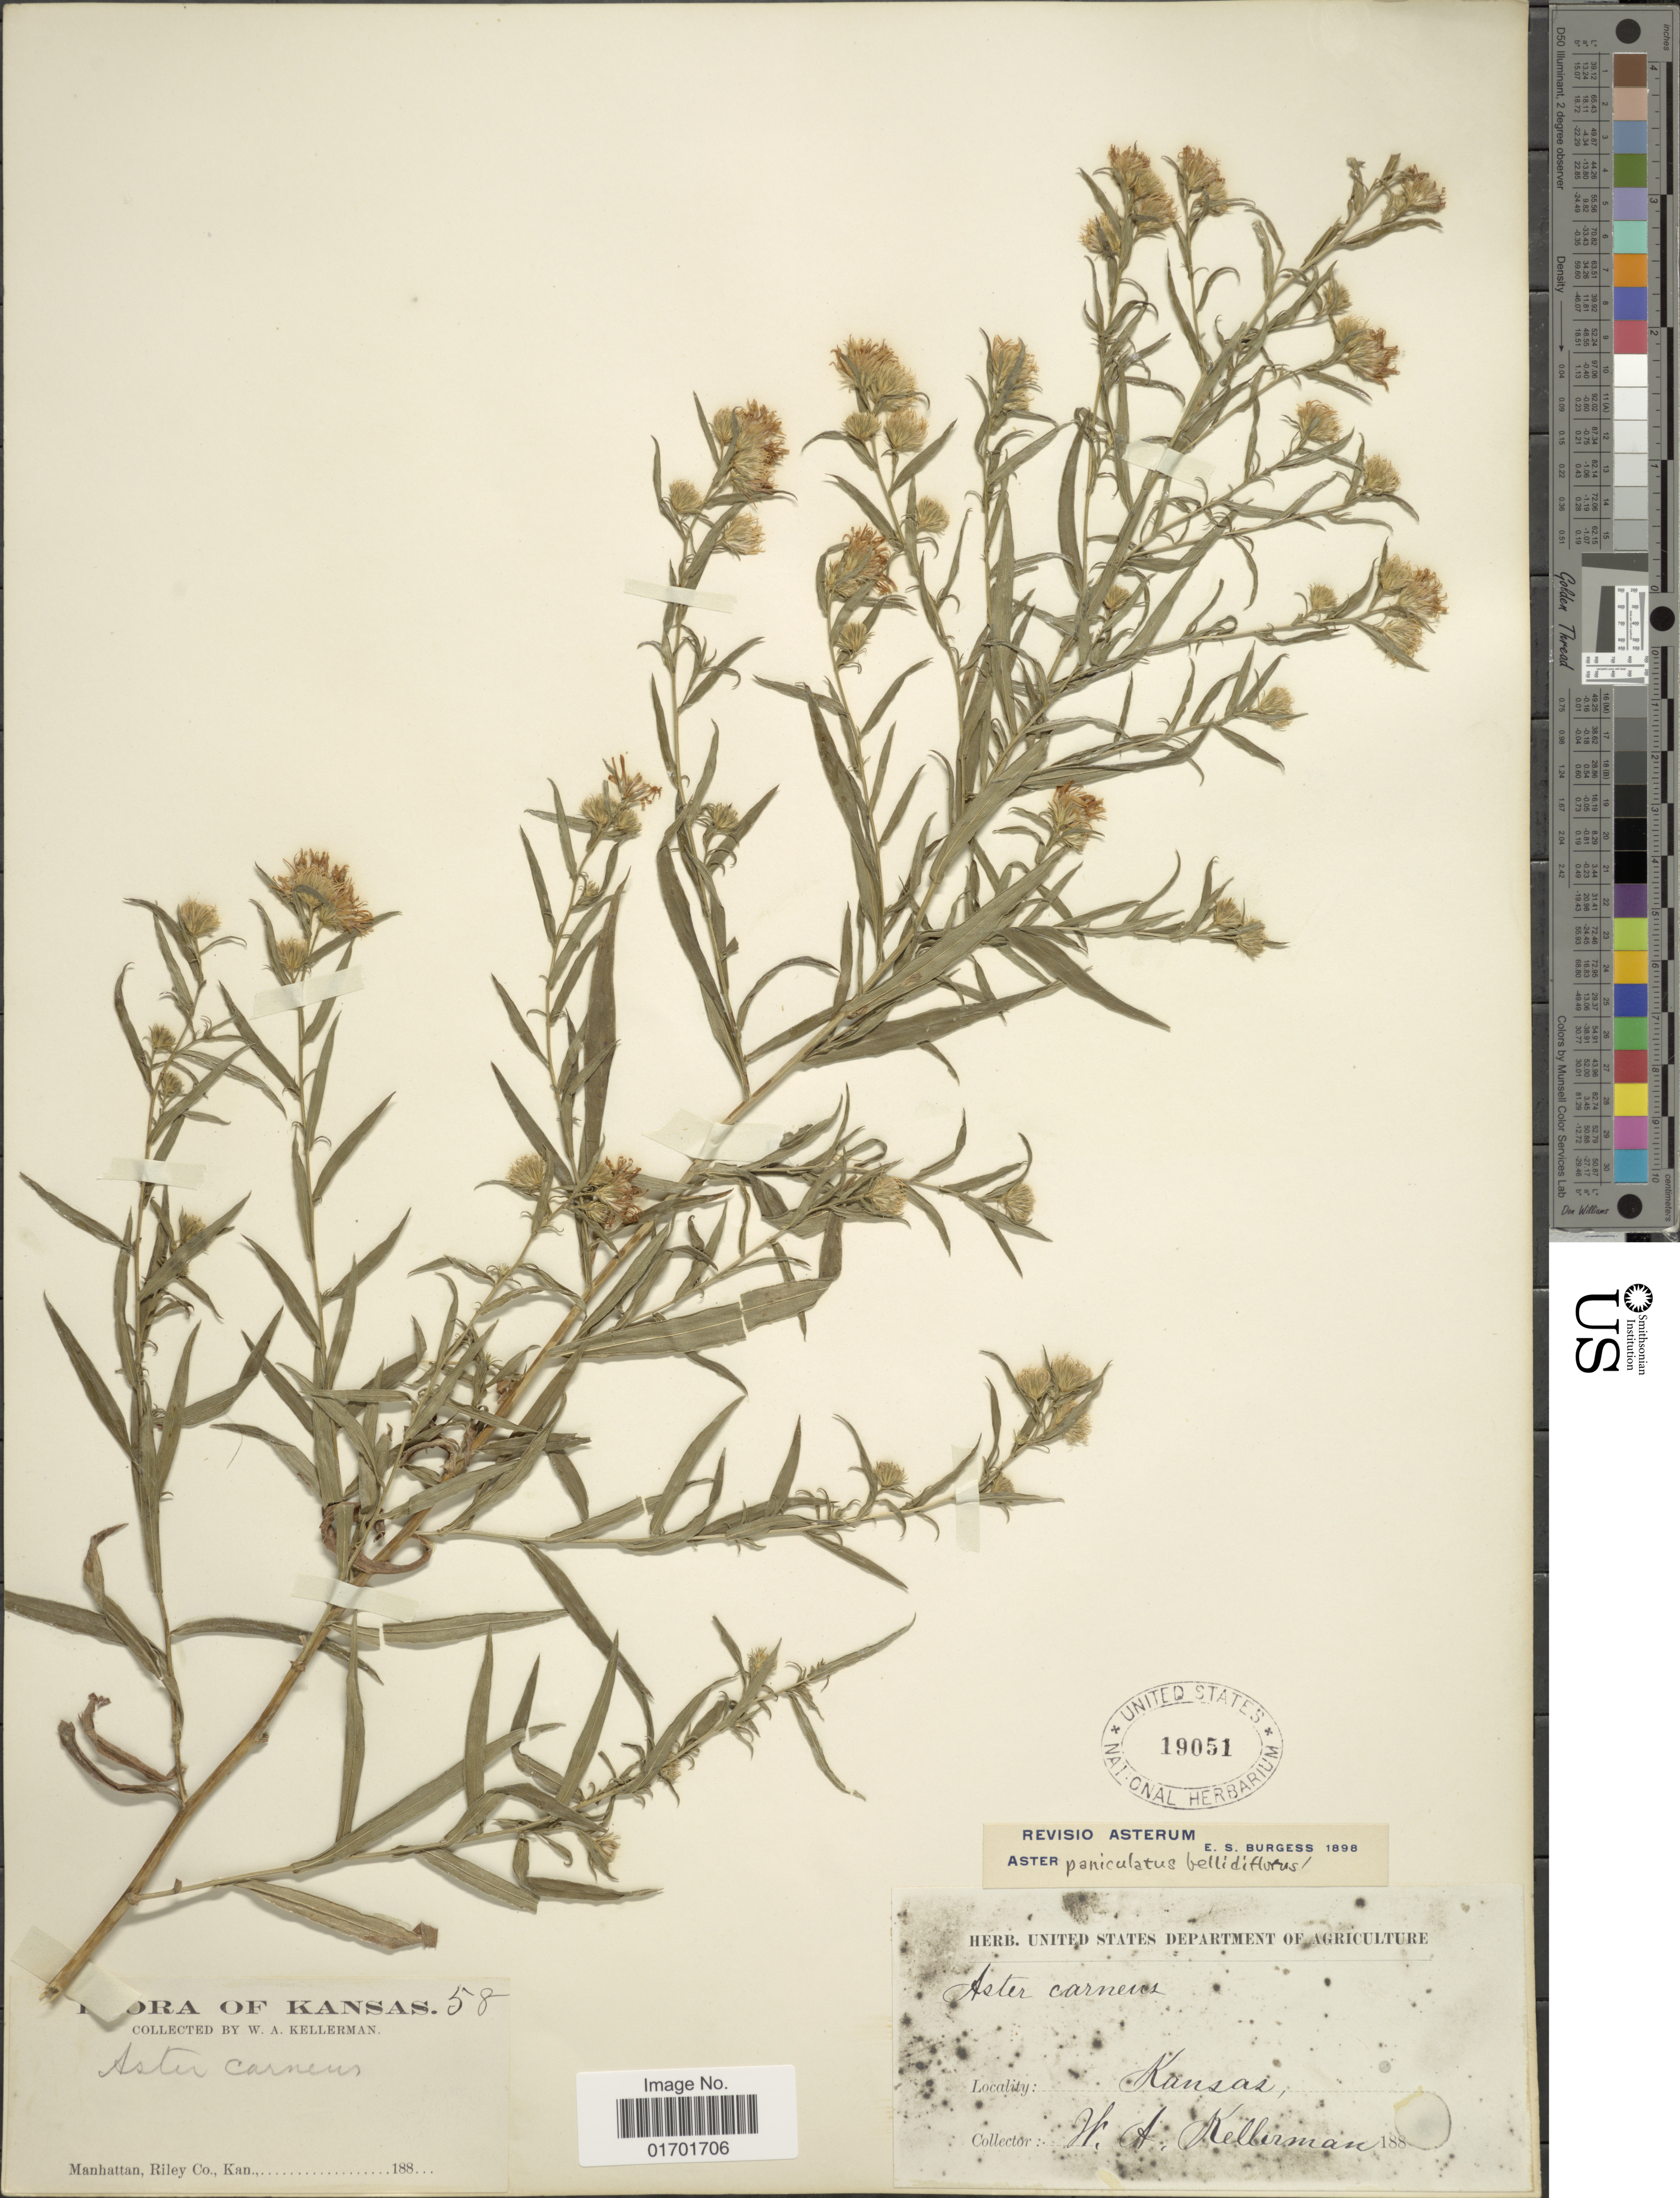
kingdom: Plantae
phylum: Tracheophyta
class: Magnoliopsida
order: Asterales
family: Asteraceae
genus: Symphyotrichum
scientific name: Symphyotrichum lanceolatum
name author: (Willd.) G.L. Nesom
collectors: W. Kellerman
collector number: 58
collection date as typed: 188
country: United States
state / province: Kansas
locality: Manhatten, Riley Co.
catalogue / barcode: US 19051